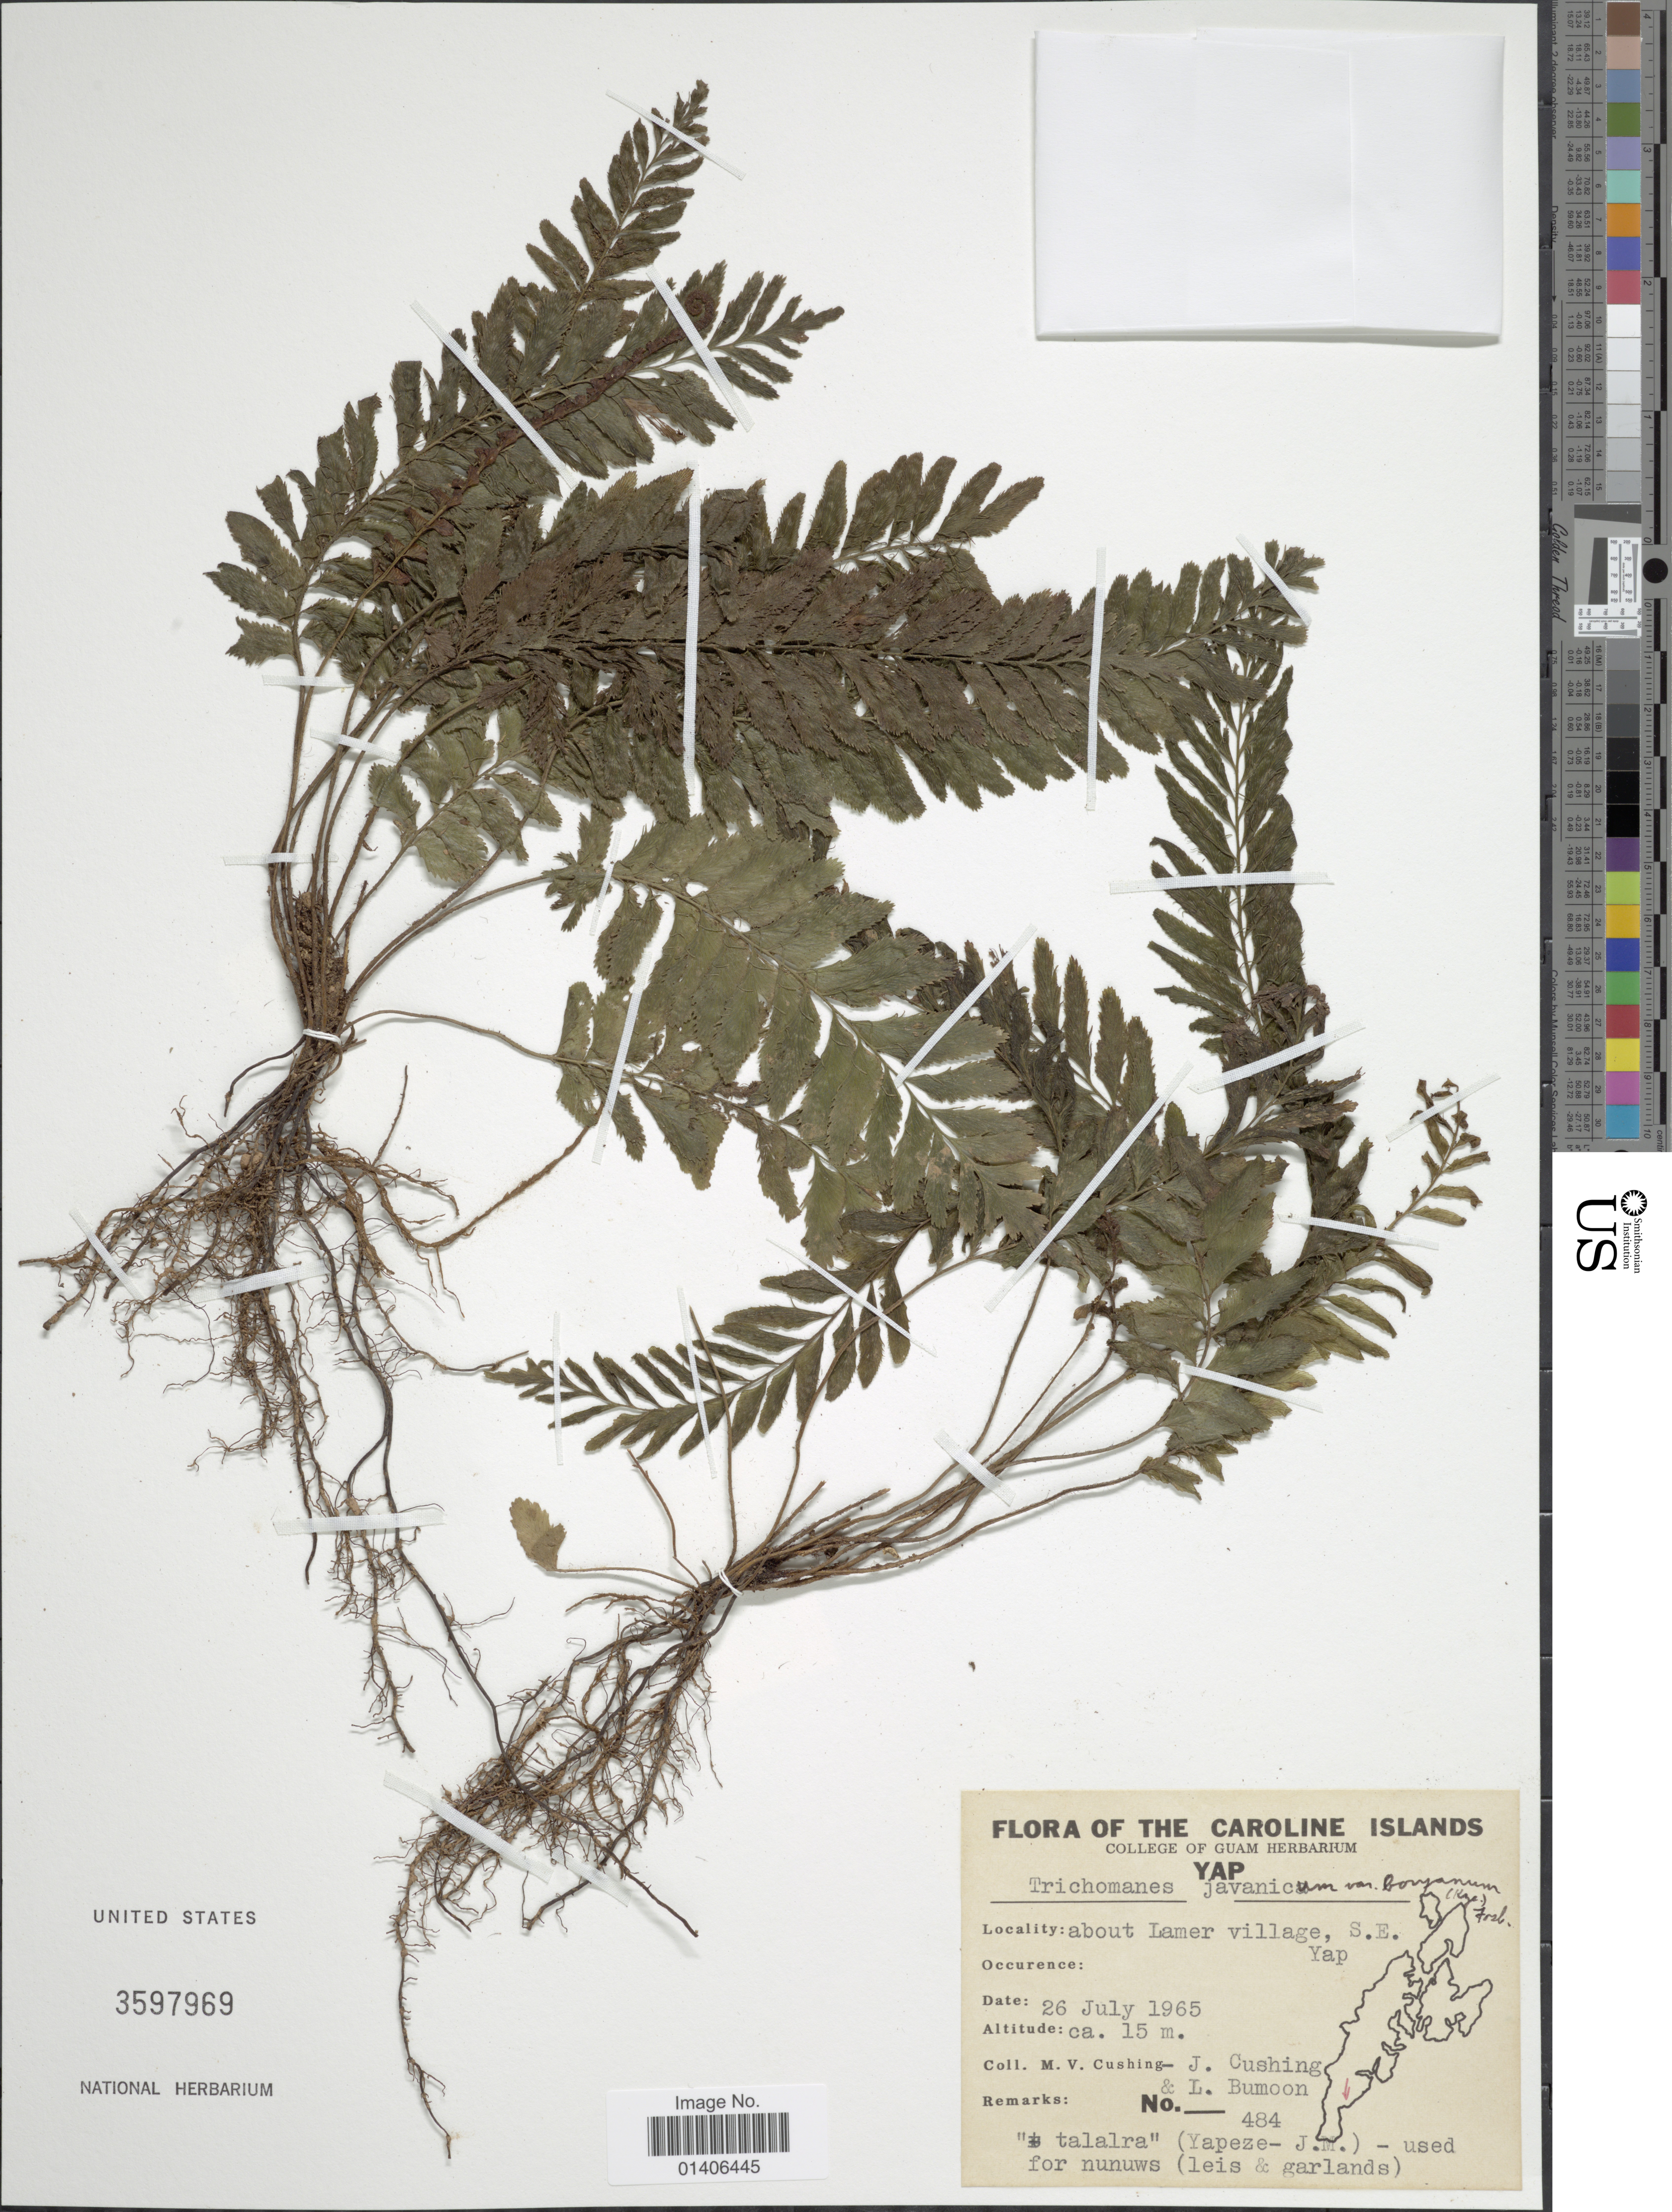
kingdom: Plantae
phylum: Tracheophyta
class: Polypodiopsida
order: Hymenophyllales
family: Hymenophyllaceae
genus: Cephalomanes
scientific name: Cephalomanes atrovirens subsp. boryanum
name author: (Kunze) K. Iwats.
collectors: M. V. Cushing, J. Cushing & L. Bumoon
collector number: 484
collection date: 1965-07-26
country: Micronesia, Federated States of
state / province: Yap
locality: The Caroline Islands, about Lamer village, S. E. Yap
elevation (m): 15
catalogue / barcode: US 3597969